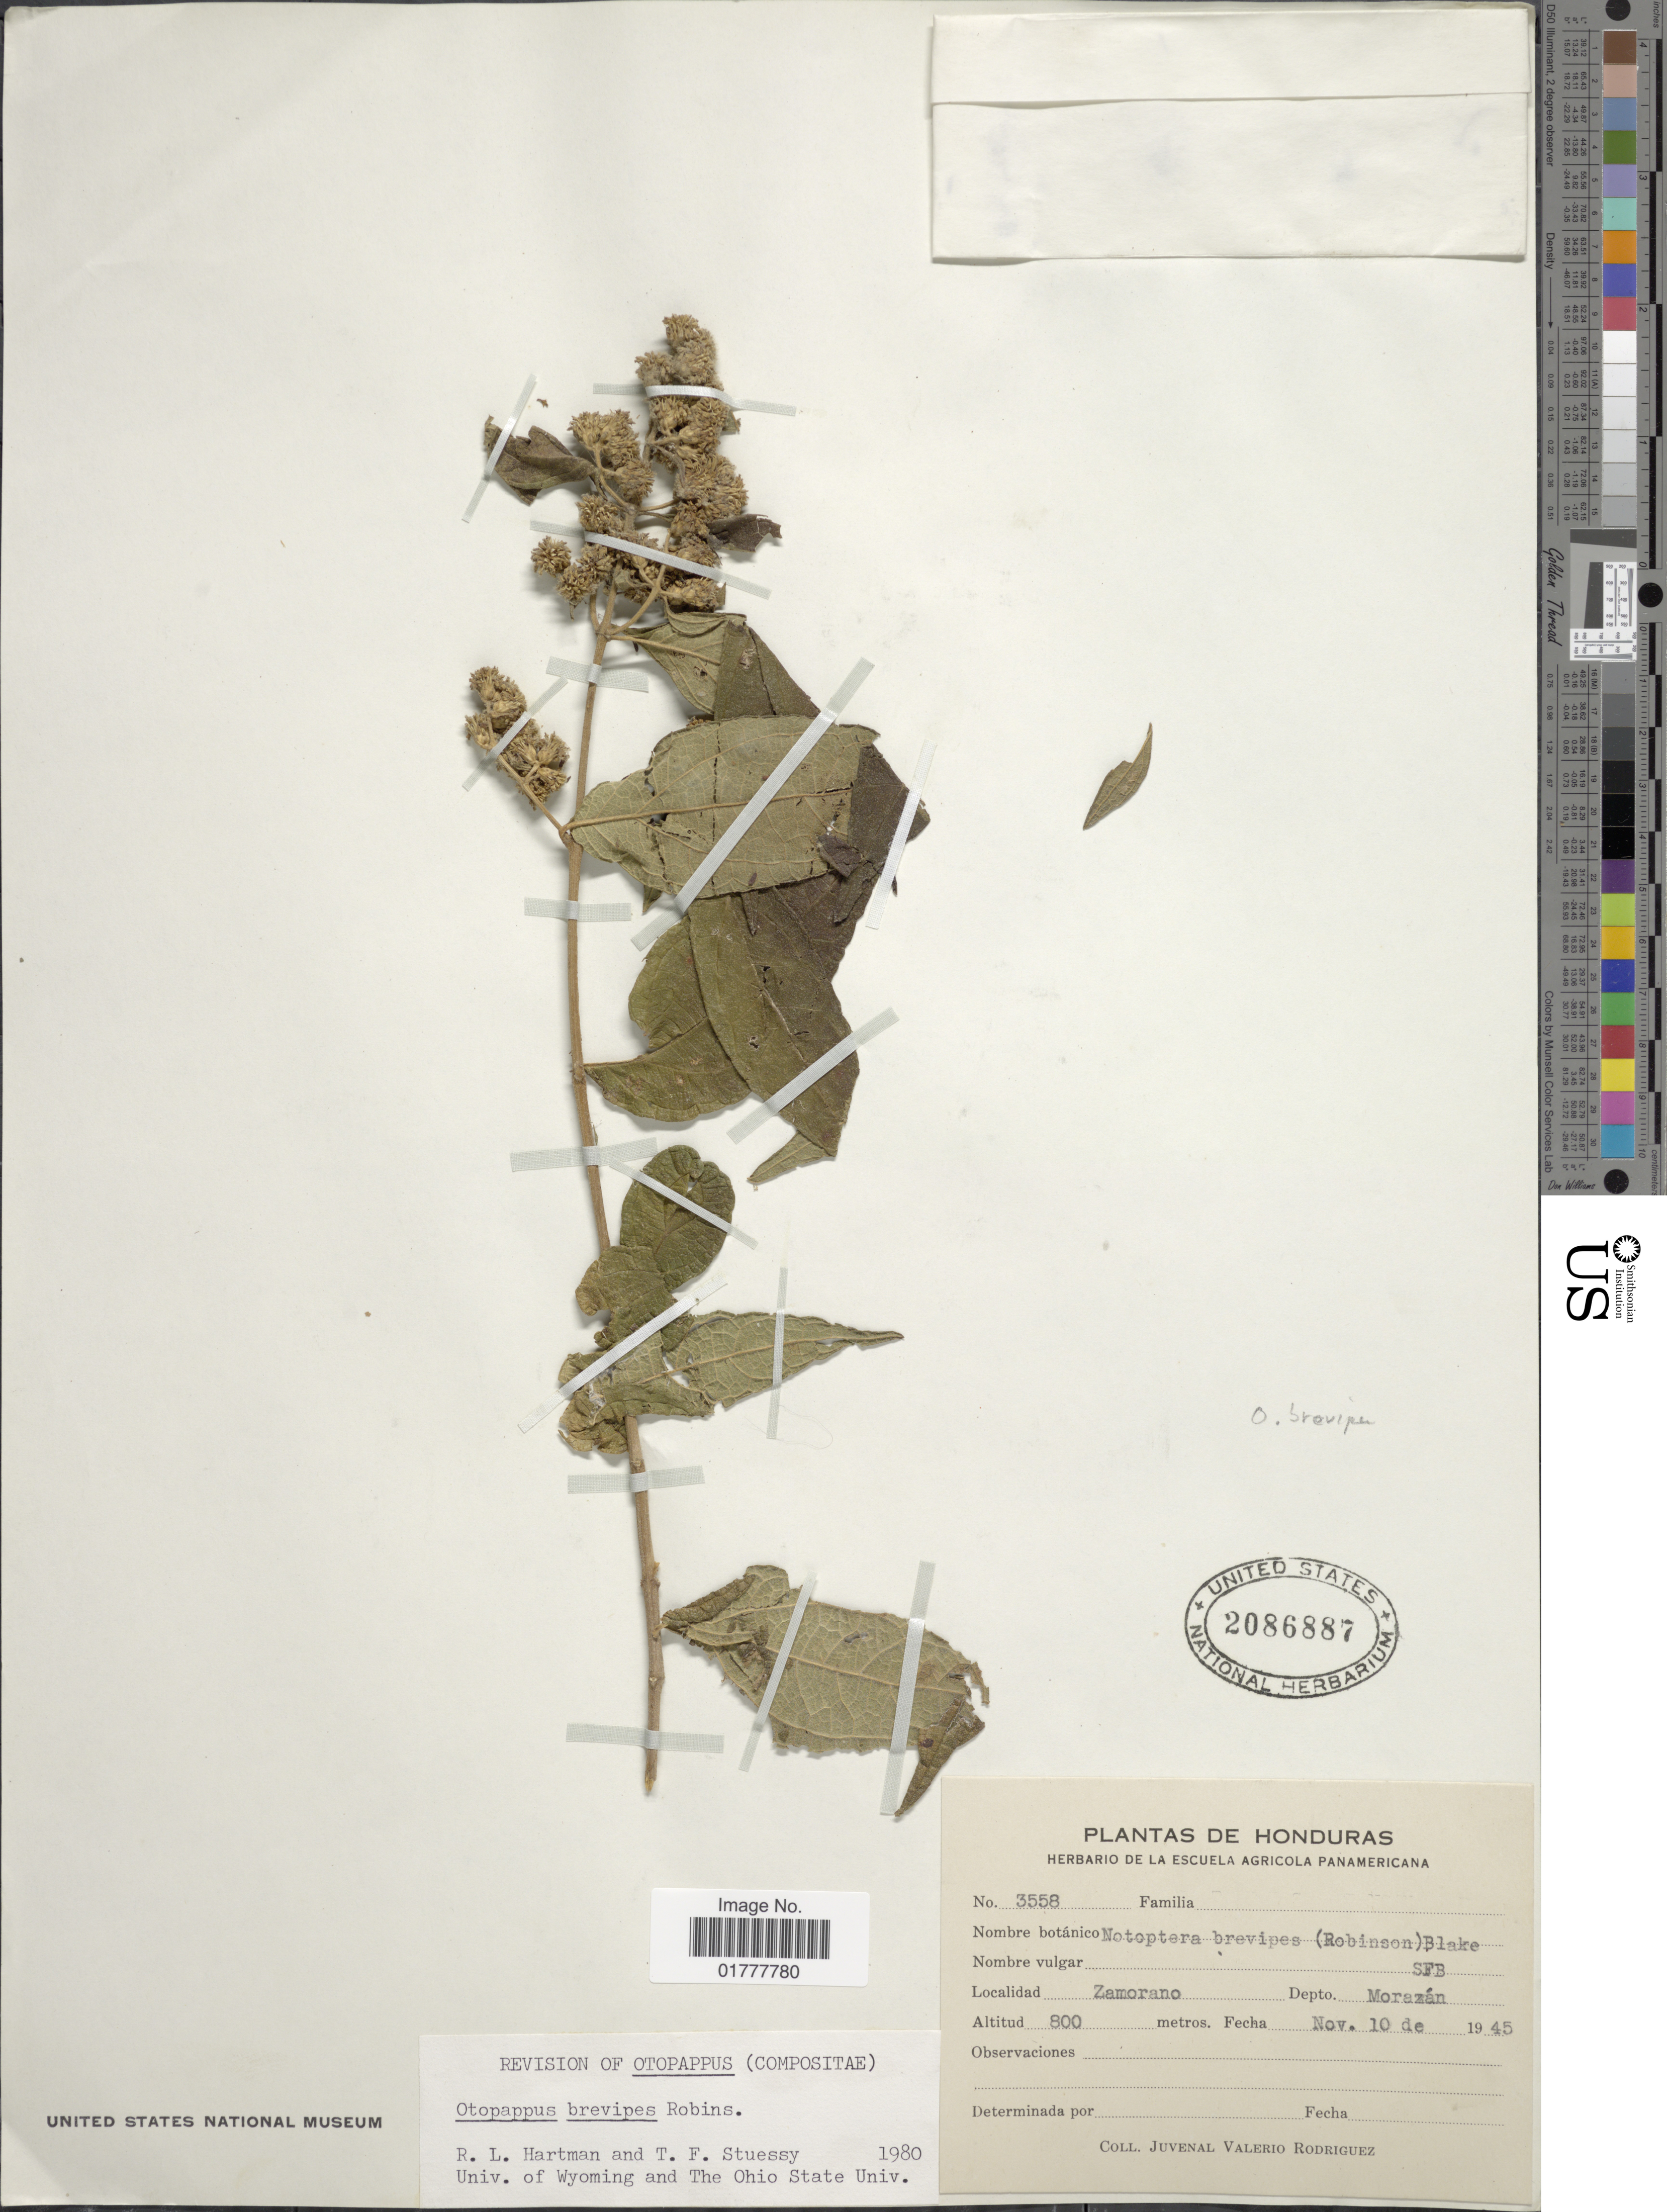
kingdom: Plantae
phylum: Tracheophyta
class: Magnoliopsida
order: Asterales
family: Asteraceae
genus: Otopappus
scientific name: Otopappus brevipes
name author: B.L. Rob.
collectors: J. Rodriguez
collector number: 3558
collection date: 1945-11-10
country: Honduras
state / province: Fco. Morazán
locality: Zamorano, Depto. Morazan.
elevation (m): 800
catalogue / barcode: US 2086887